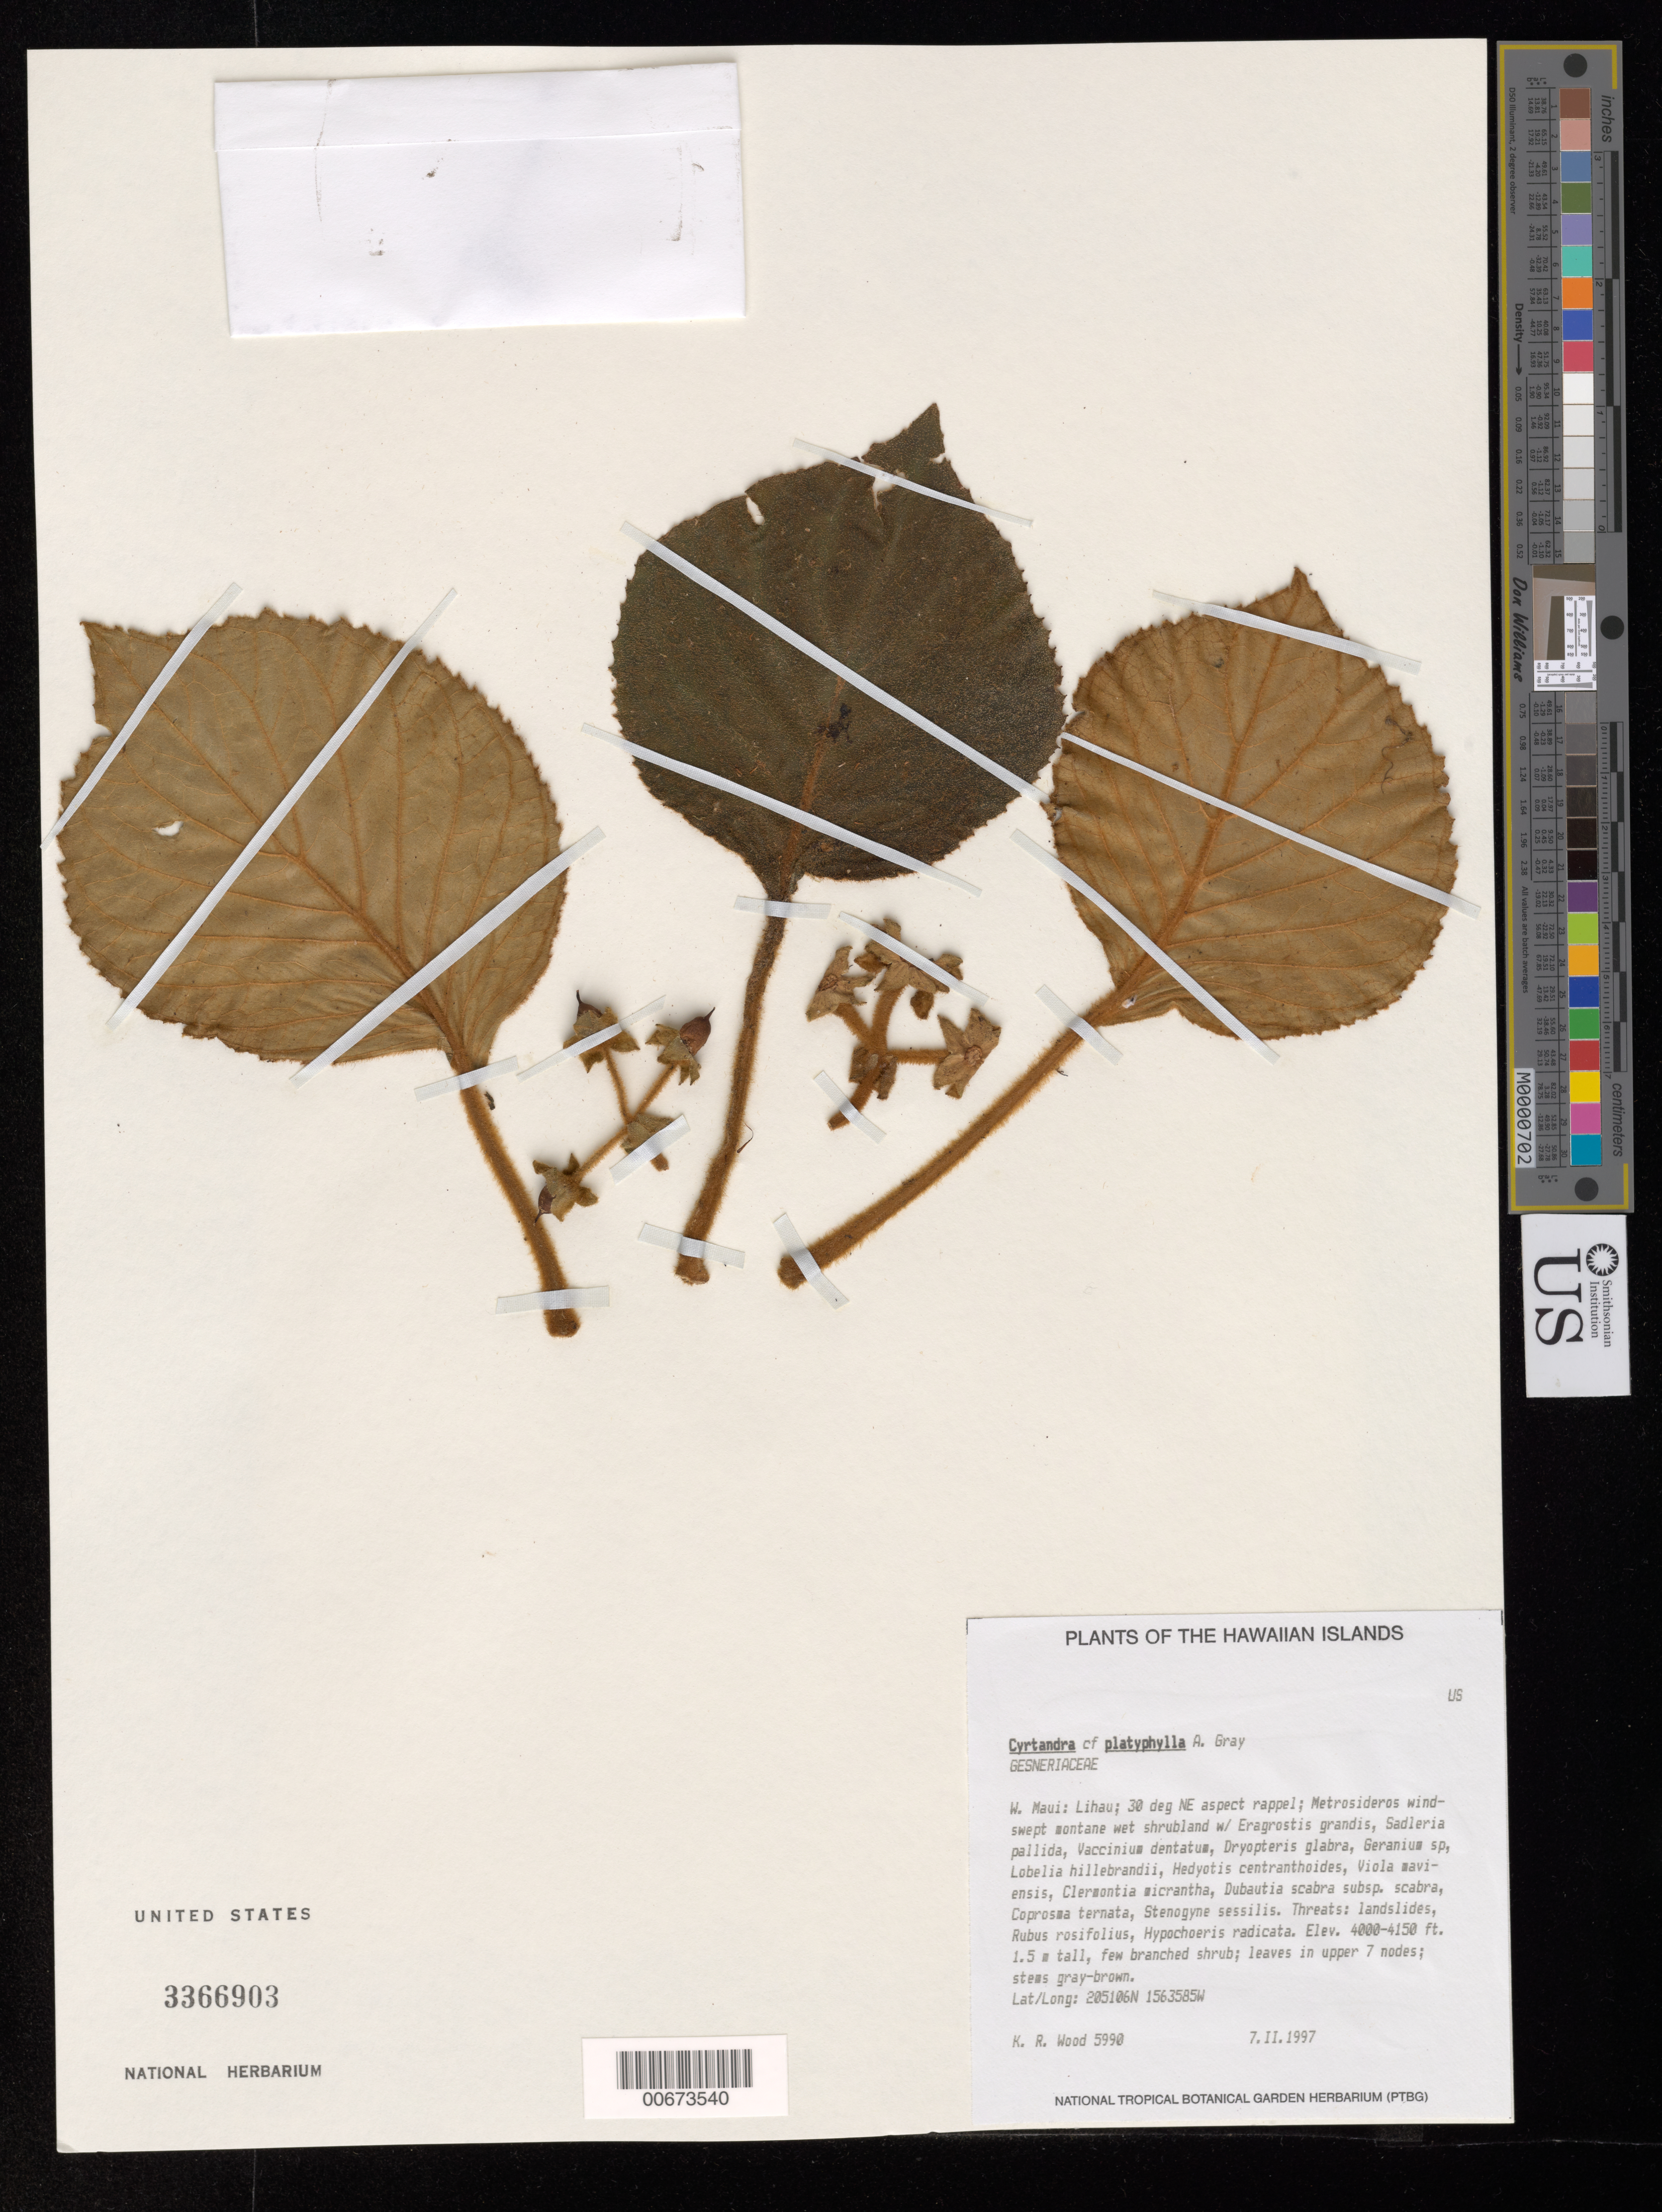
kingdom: Plantae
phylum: Tracheophyta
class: Magnoliopsida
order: Lamiales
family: Gesneriaceae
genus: Cyrtandra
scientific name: Cyrtandra platyphylla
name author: A. Gray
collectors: K. R. Wood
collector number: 5990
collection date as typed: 7 Feb 1997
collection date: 1997-02-07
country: United States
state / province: Hawaii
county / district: Maui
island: Maui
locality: West Maui, Lihau, 30 deg NE aspect rappel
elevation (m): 1219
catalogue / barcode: US 3366903